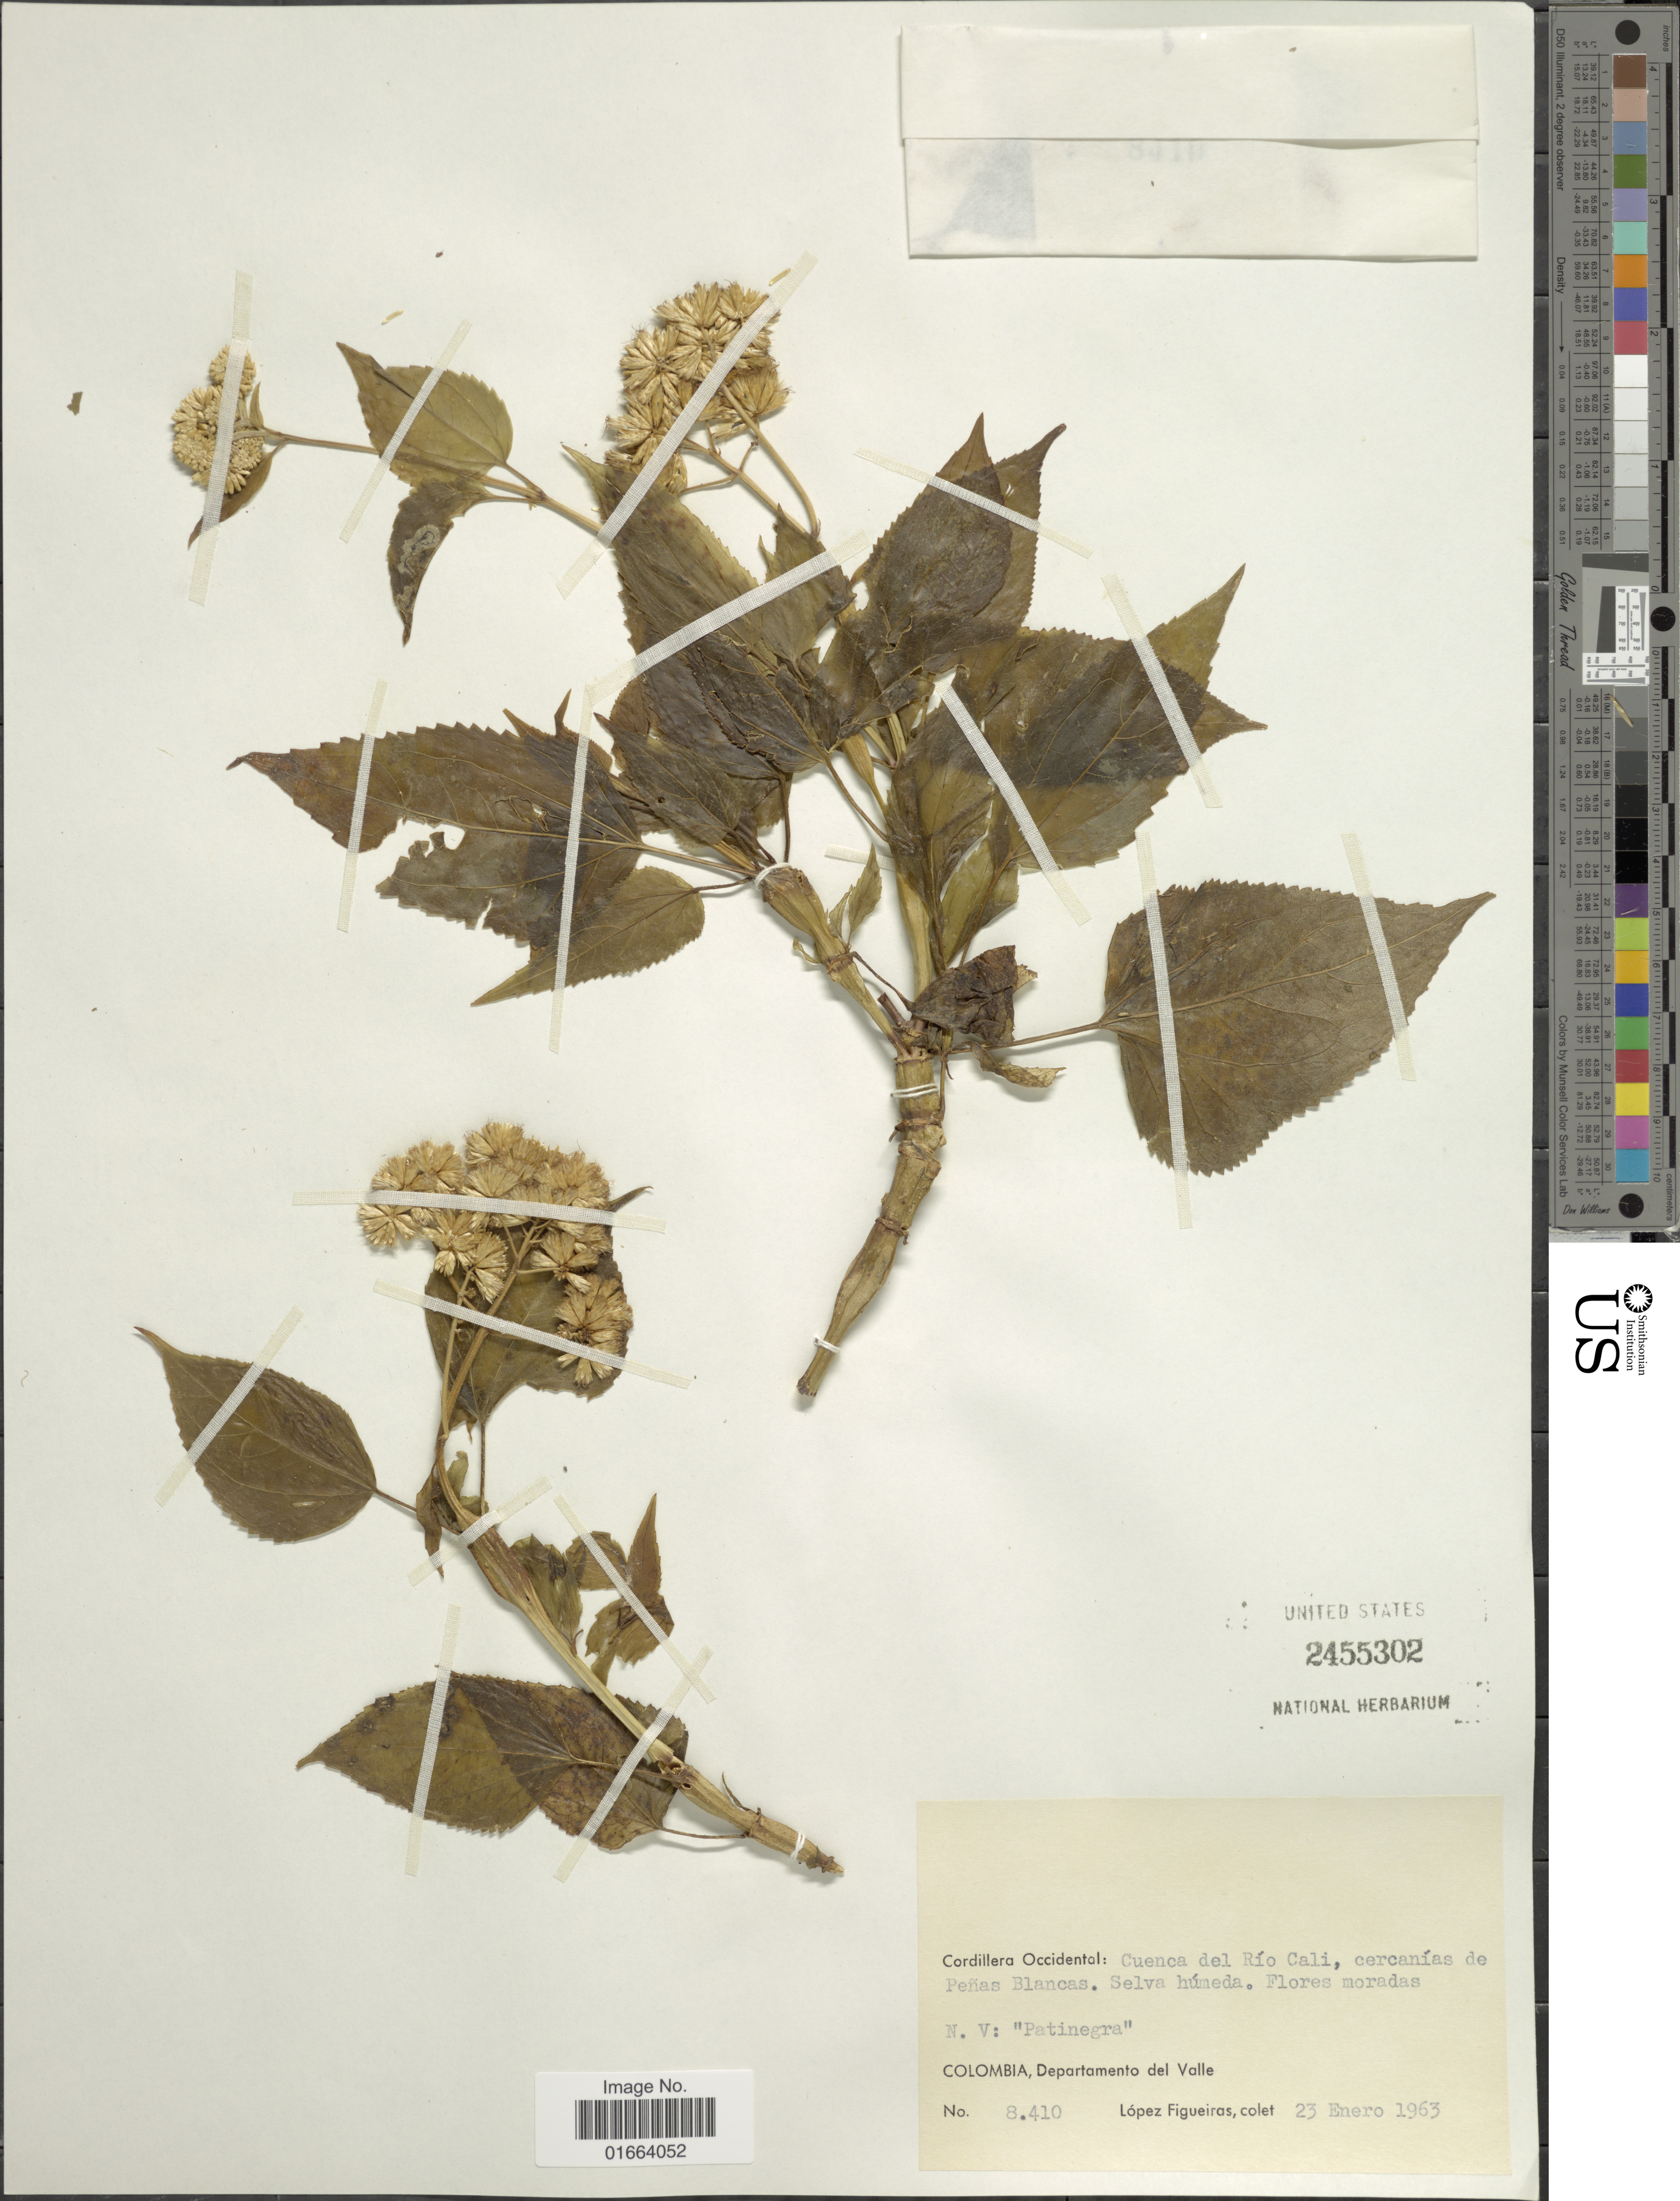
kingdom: Plantae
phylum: Tracheophyta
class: Magnoliopsida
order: Asterales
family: Asteraceae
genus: Critoniella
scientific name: Critoniella acuminata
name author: (Kunth) R.M. King & H. Rob.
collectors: M. López Figueiras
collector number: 8410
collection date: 1963-01-23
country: Colombia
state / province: Valle del Cauca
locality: Cordillera Occidental: Cuenca del Río Cali, cercanías de Peñas Blancas. Departamento del Valle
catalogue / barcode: US 2455302